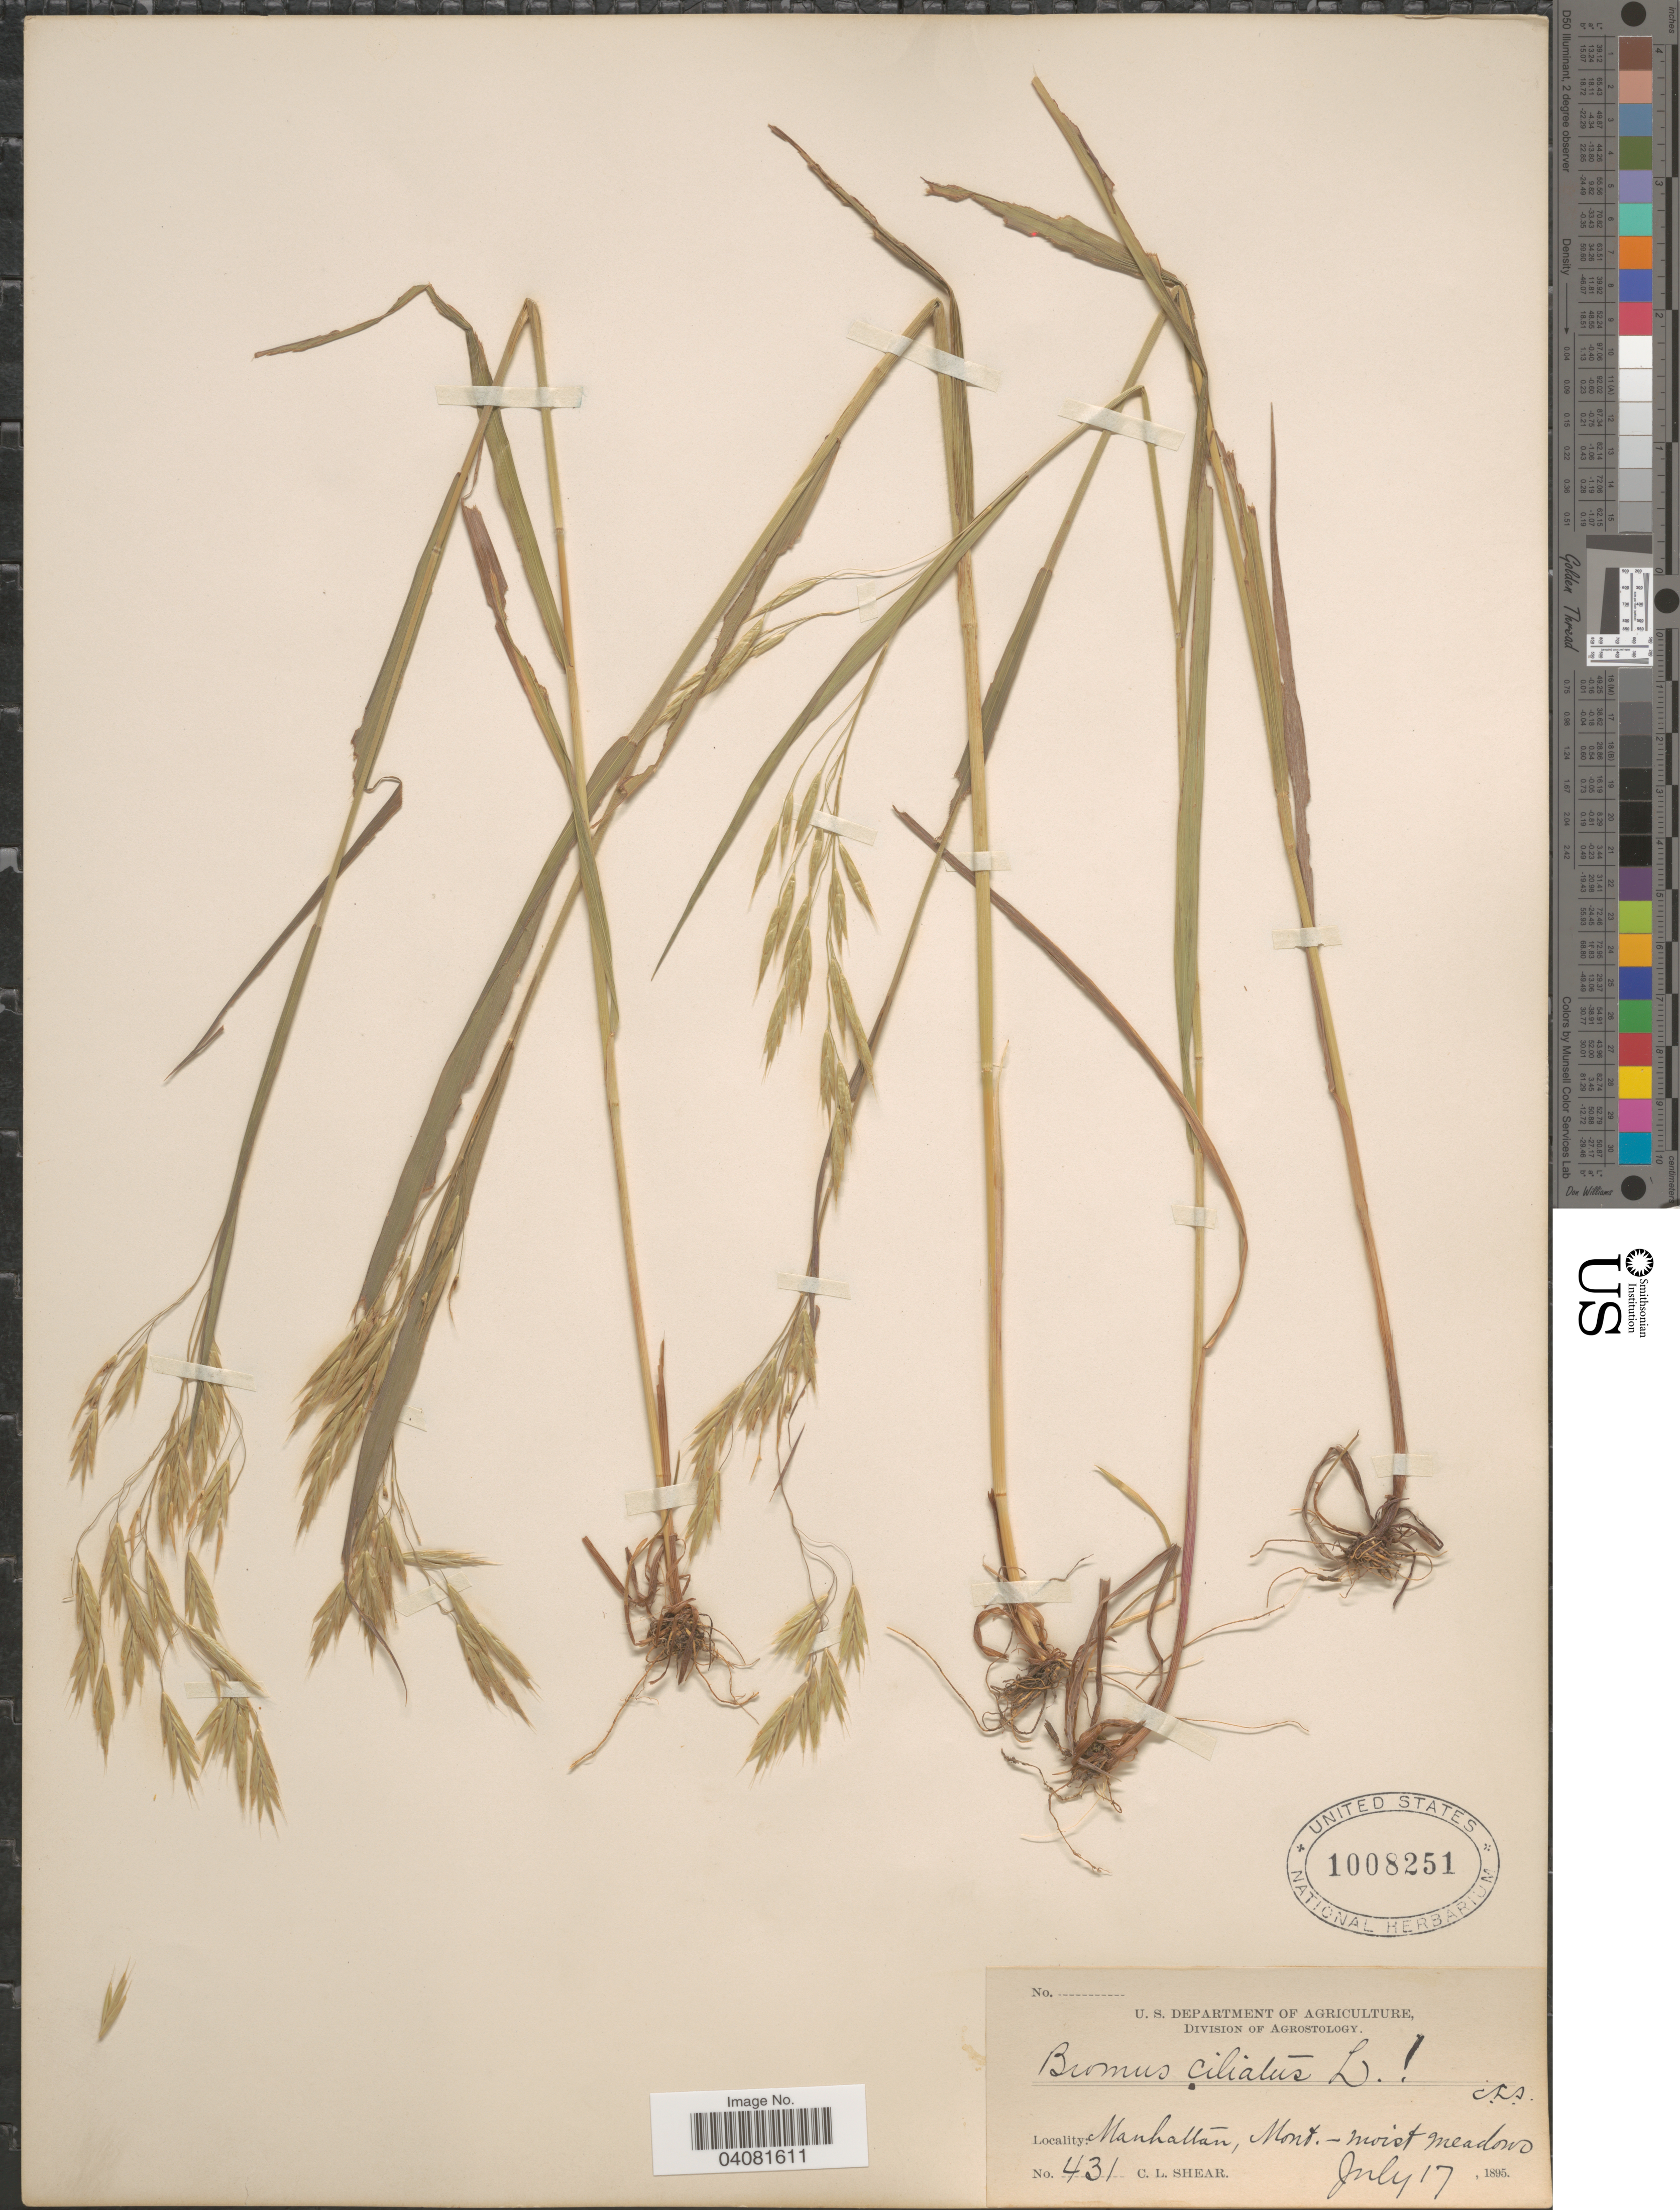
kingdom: Plantae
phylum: Tracheophyta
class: Liliopsida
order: Poales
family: Poaceae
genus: Bromus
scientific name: Bromus ciliatus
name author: L.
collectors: C. L. Shear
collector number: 431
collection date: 1895-07-17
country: United States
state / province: Montana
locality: Manhattan.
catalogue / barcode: US 1008251